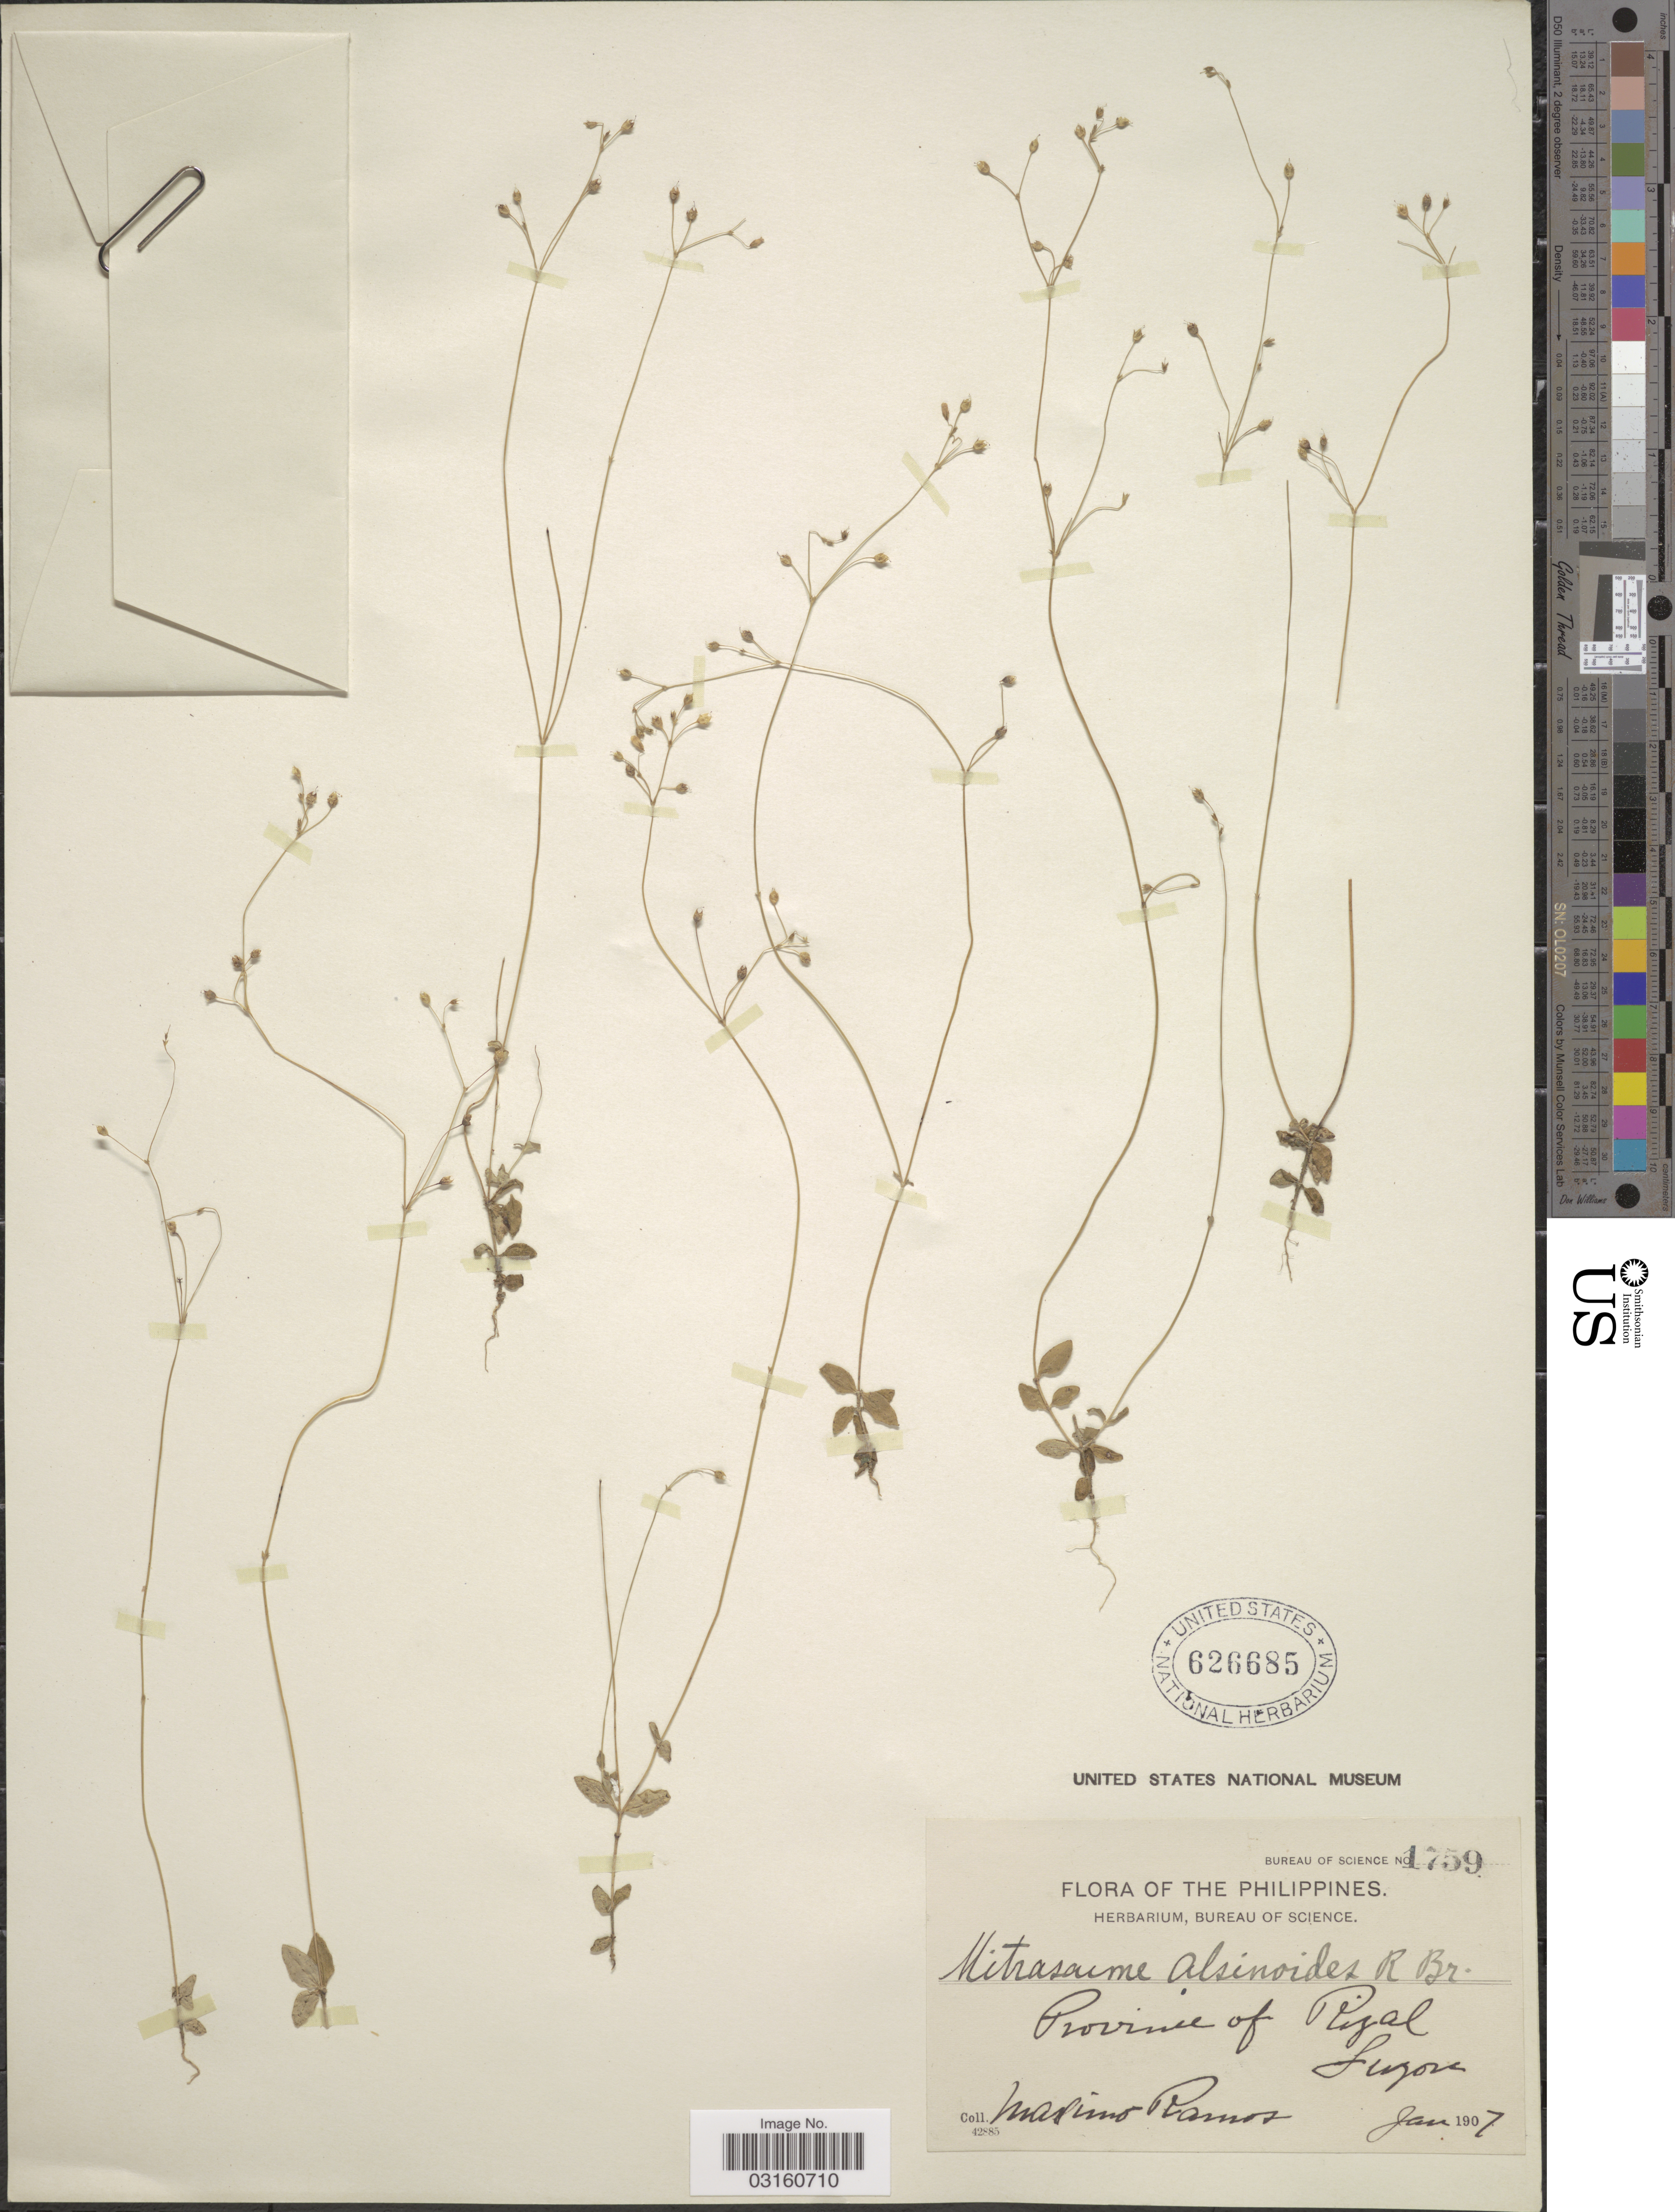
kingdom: Plantae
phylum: Tracheophyta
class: Magnoliopsida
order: Gentianales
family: Loganiaceae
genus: Mitrasacme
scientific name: Mitrasacme alsinoides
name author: R. Br.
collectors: M. Ramos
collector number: Bureau of Science 1759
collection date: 1907-01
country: Philippines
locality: Province of Rizal, Luzon.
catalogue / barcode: US 626685